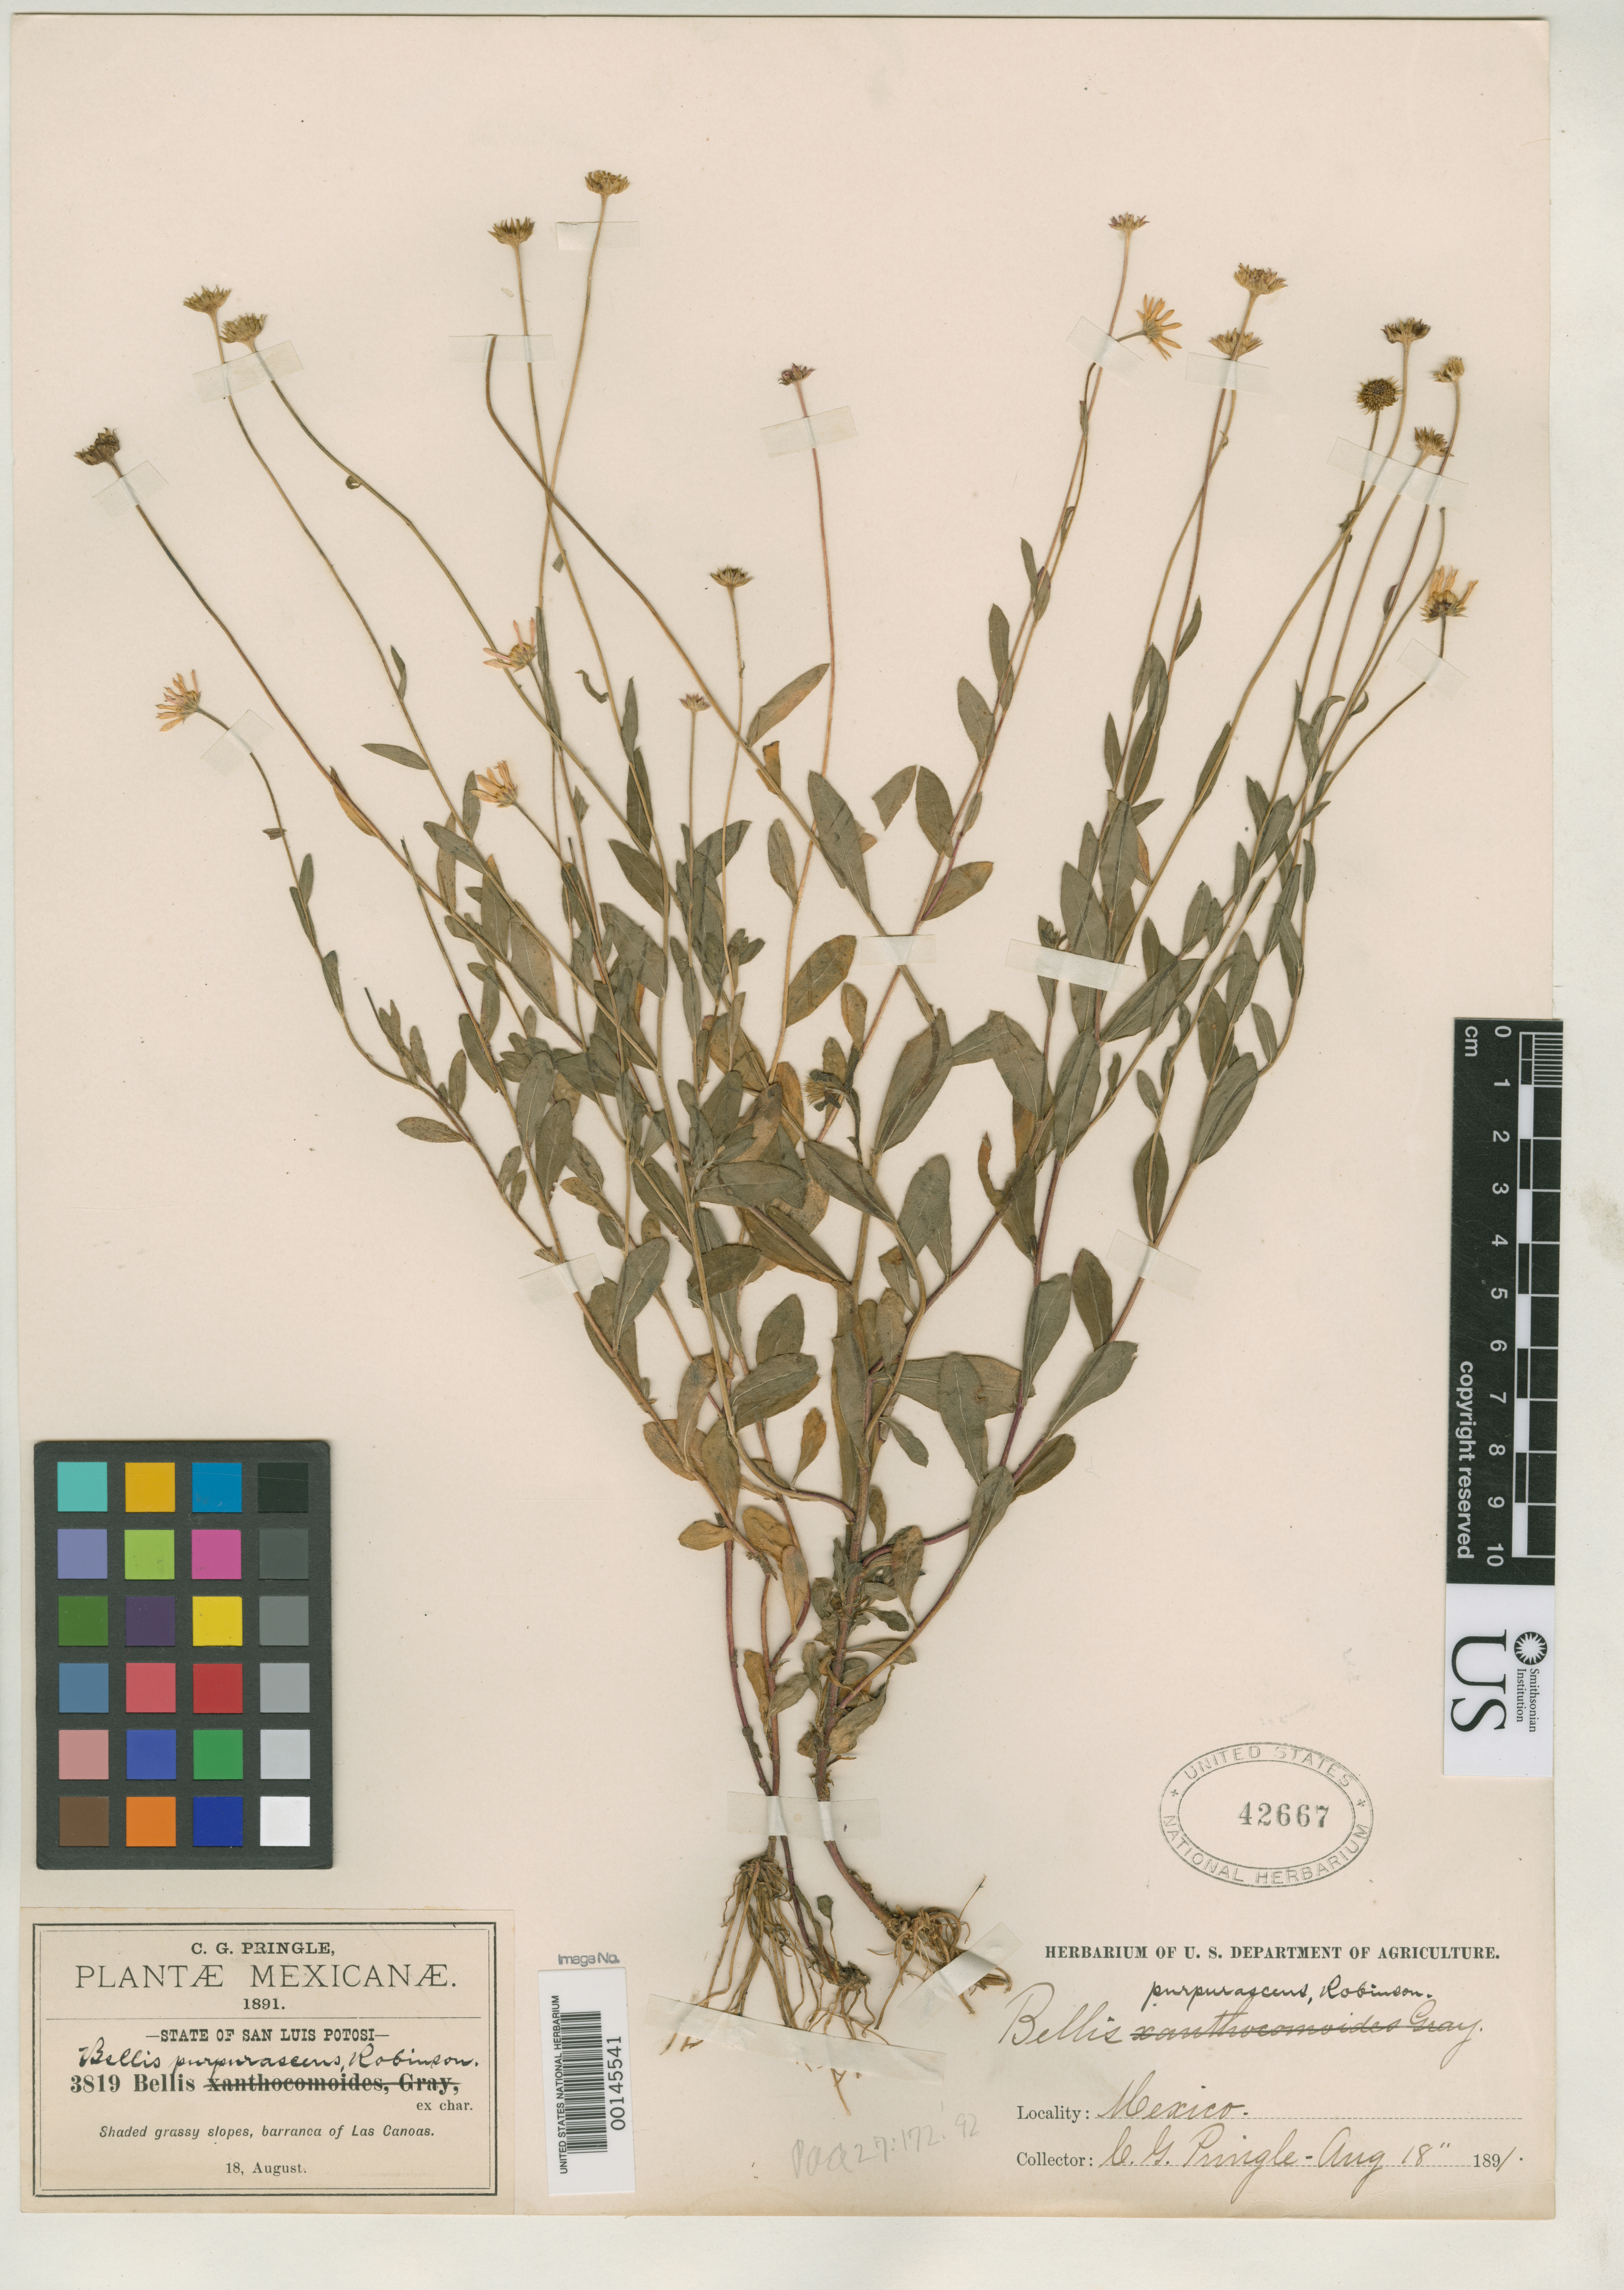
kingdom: Plantae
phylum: Tracheophyta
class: Magnoliopsida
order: Asterales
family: Asteraceae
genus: Bellis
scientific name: Bellis purpurascens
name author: B.L. Rob.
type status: Isotype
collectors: C. G. Pringle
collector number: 3819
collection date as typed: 18 Aug 1891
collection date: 1891-08-18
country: Mexico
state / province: San Luis Potosi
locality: Barranca of Los Canoas.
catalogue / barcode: US 42667